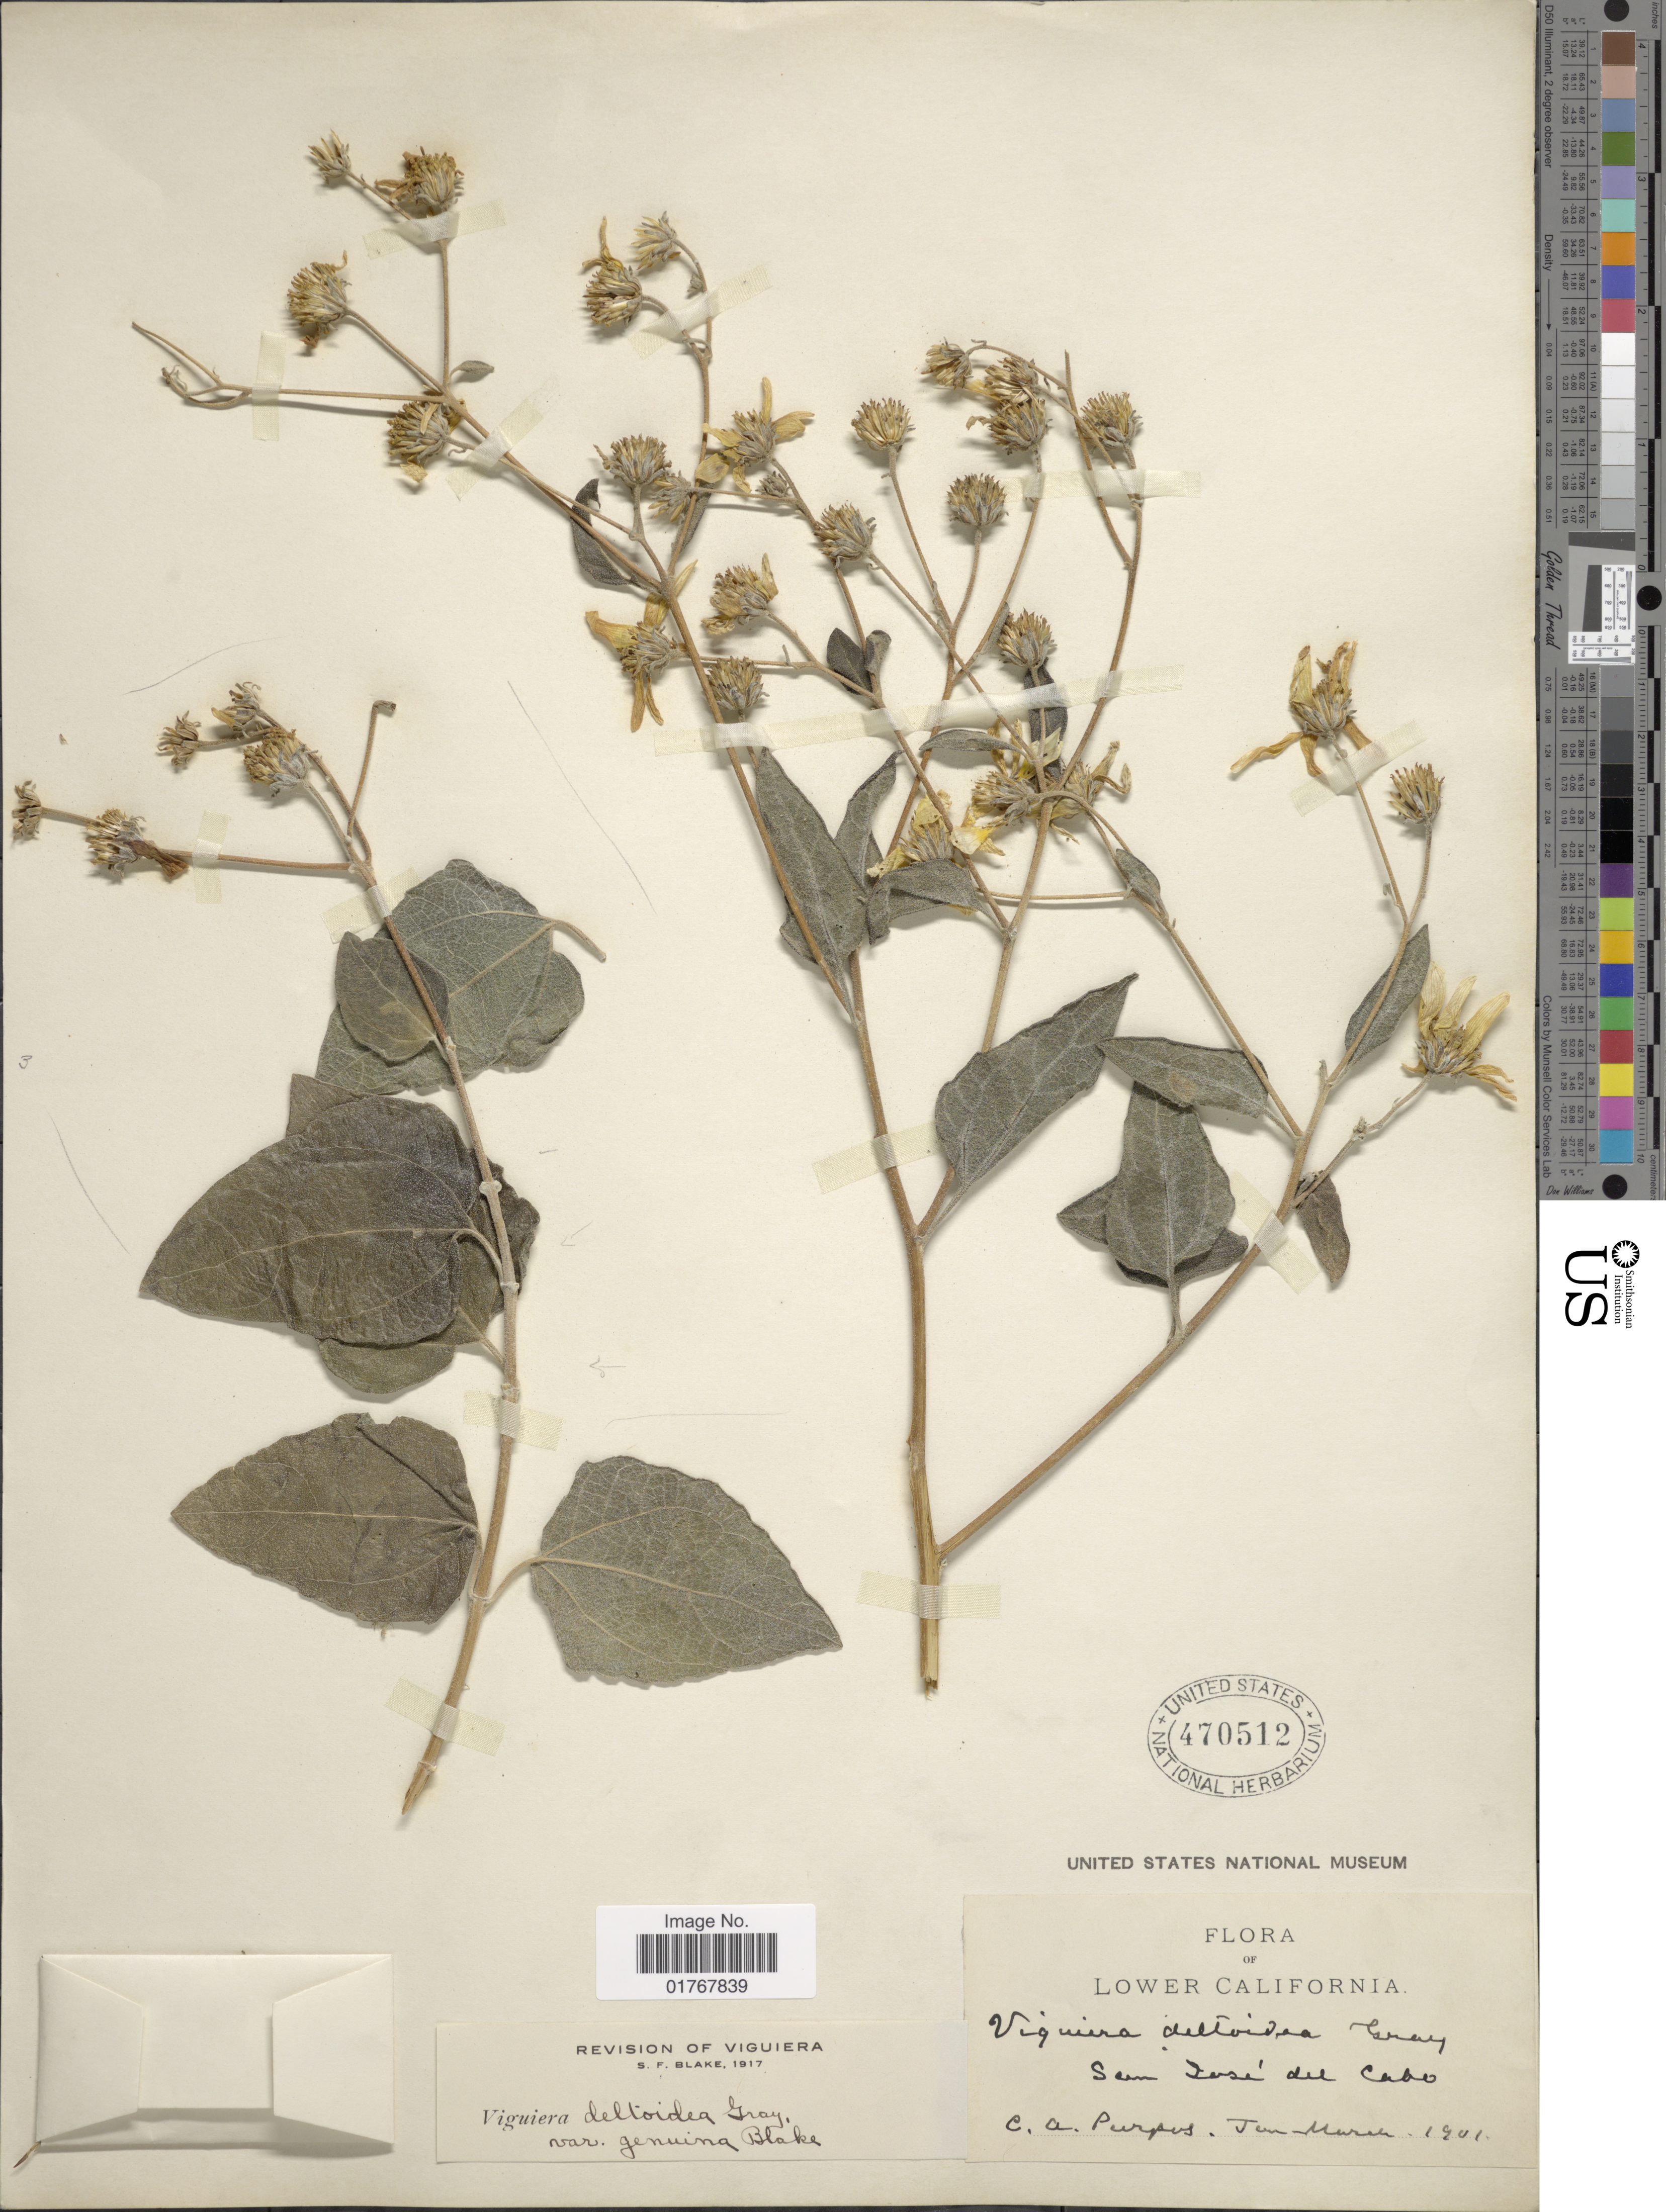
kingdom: Plantae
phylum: Tracheophyta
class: Magnoliopsida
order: Asterales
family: Asteraceae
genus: Viguiera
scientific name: Viguiera deltoidea var. genuina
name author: S.F. Blake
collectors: C. A. Purpus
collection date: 1901-01/1901-03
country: Mexico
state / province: Baja California Sur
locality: Lower California, San José del Cabo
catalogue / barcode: US 470512